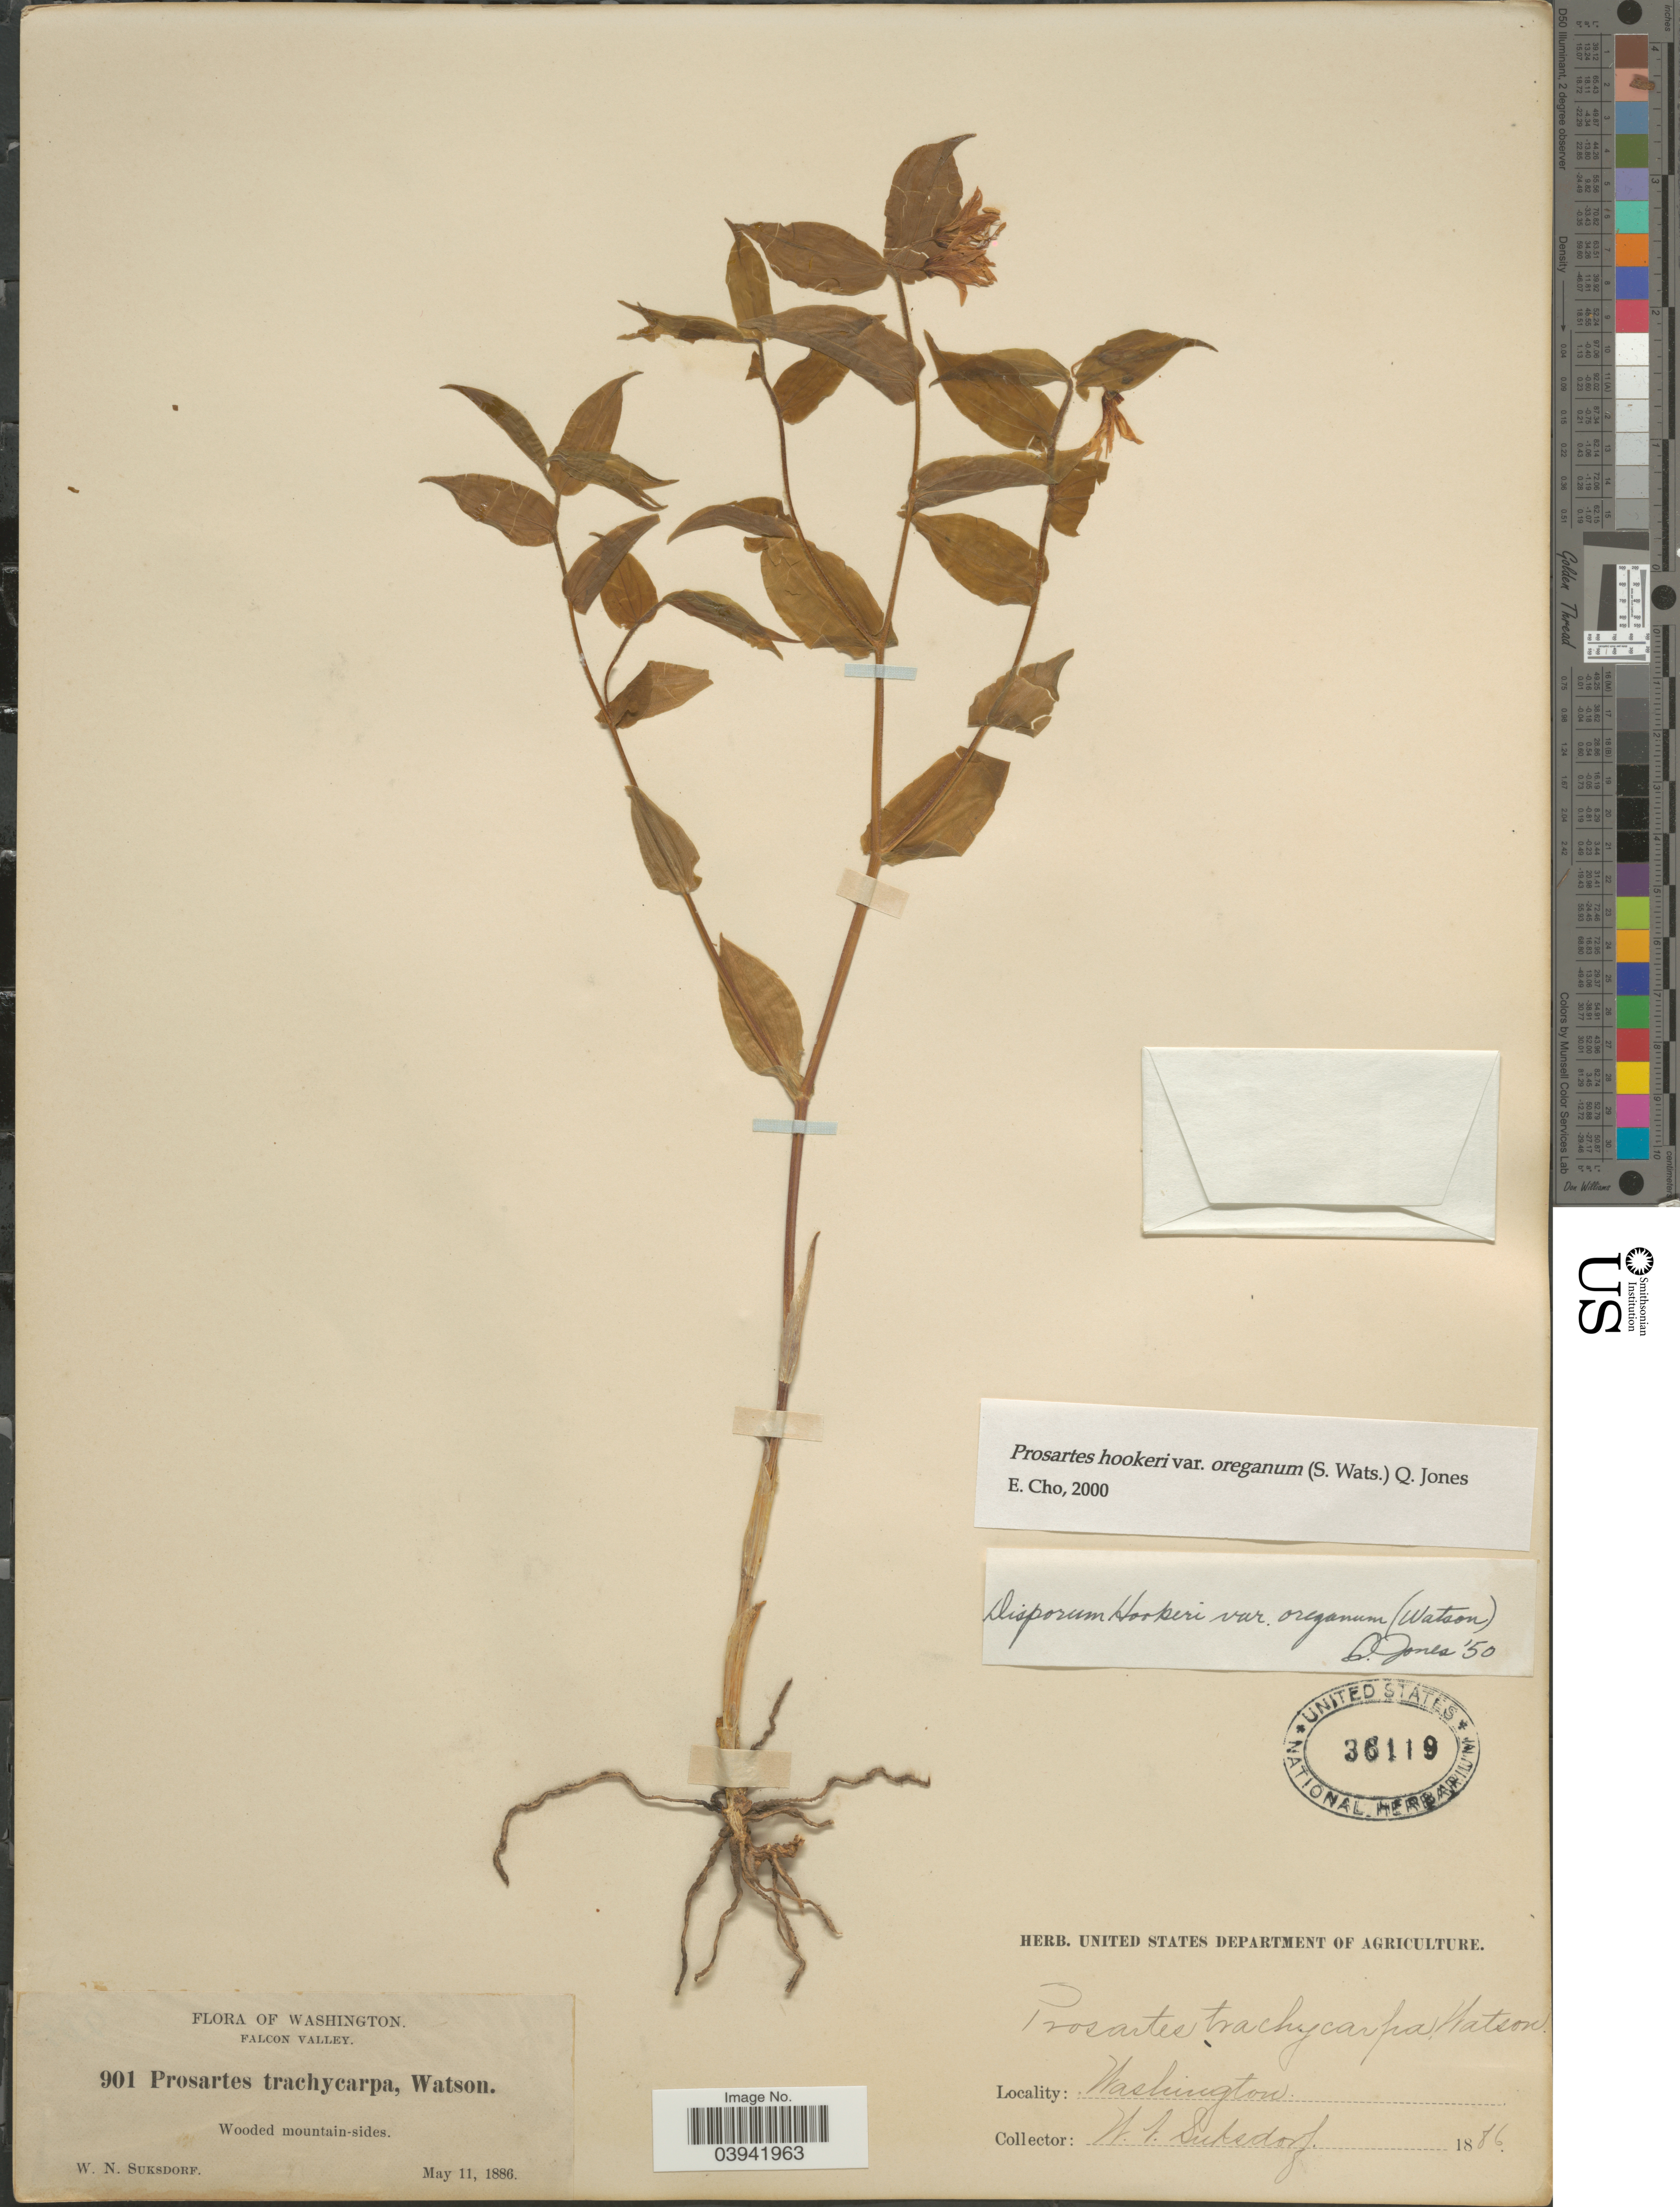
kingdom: Plantae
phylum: Tracheophyta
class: Liliopsida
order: Liliales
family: Liliaceae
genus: Prosartes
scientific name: Prosartes hookeri var. oregana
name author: (S. Watson) Kartesz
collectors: W. N. Suksdorf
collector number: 901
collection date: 1886-05-11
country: United States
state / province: Washington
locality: Falcon Valley.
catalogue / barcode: US 36119